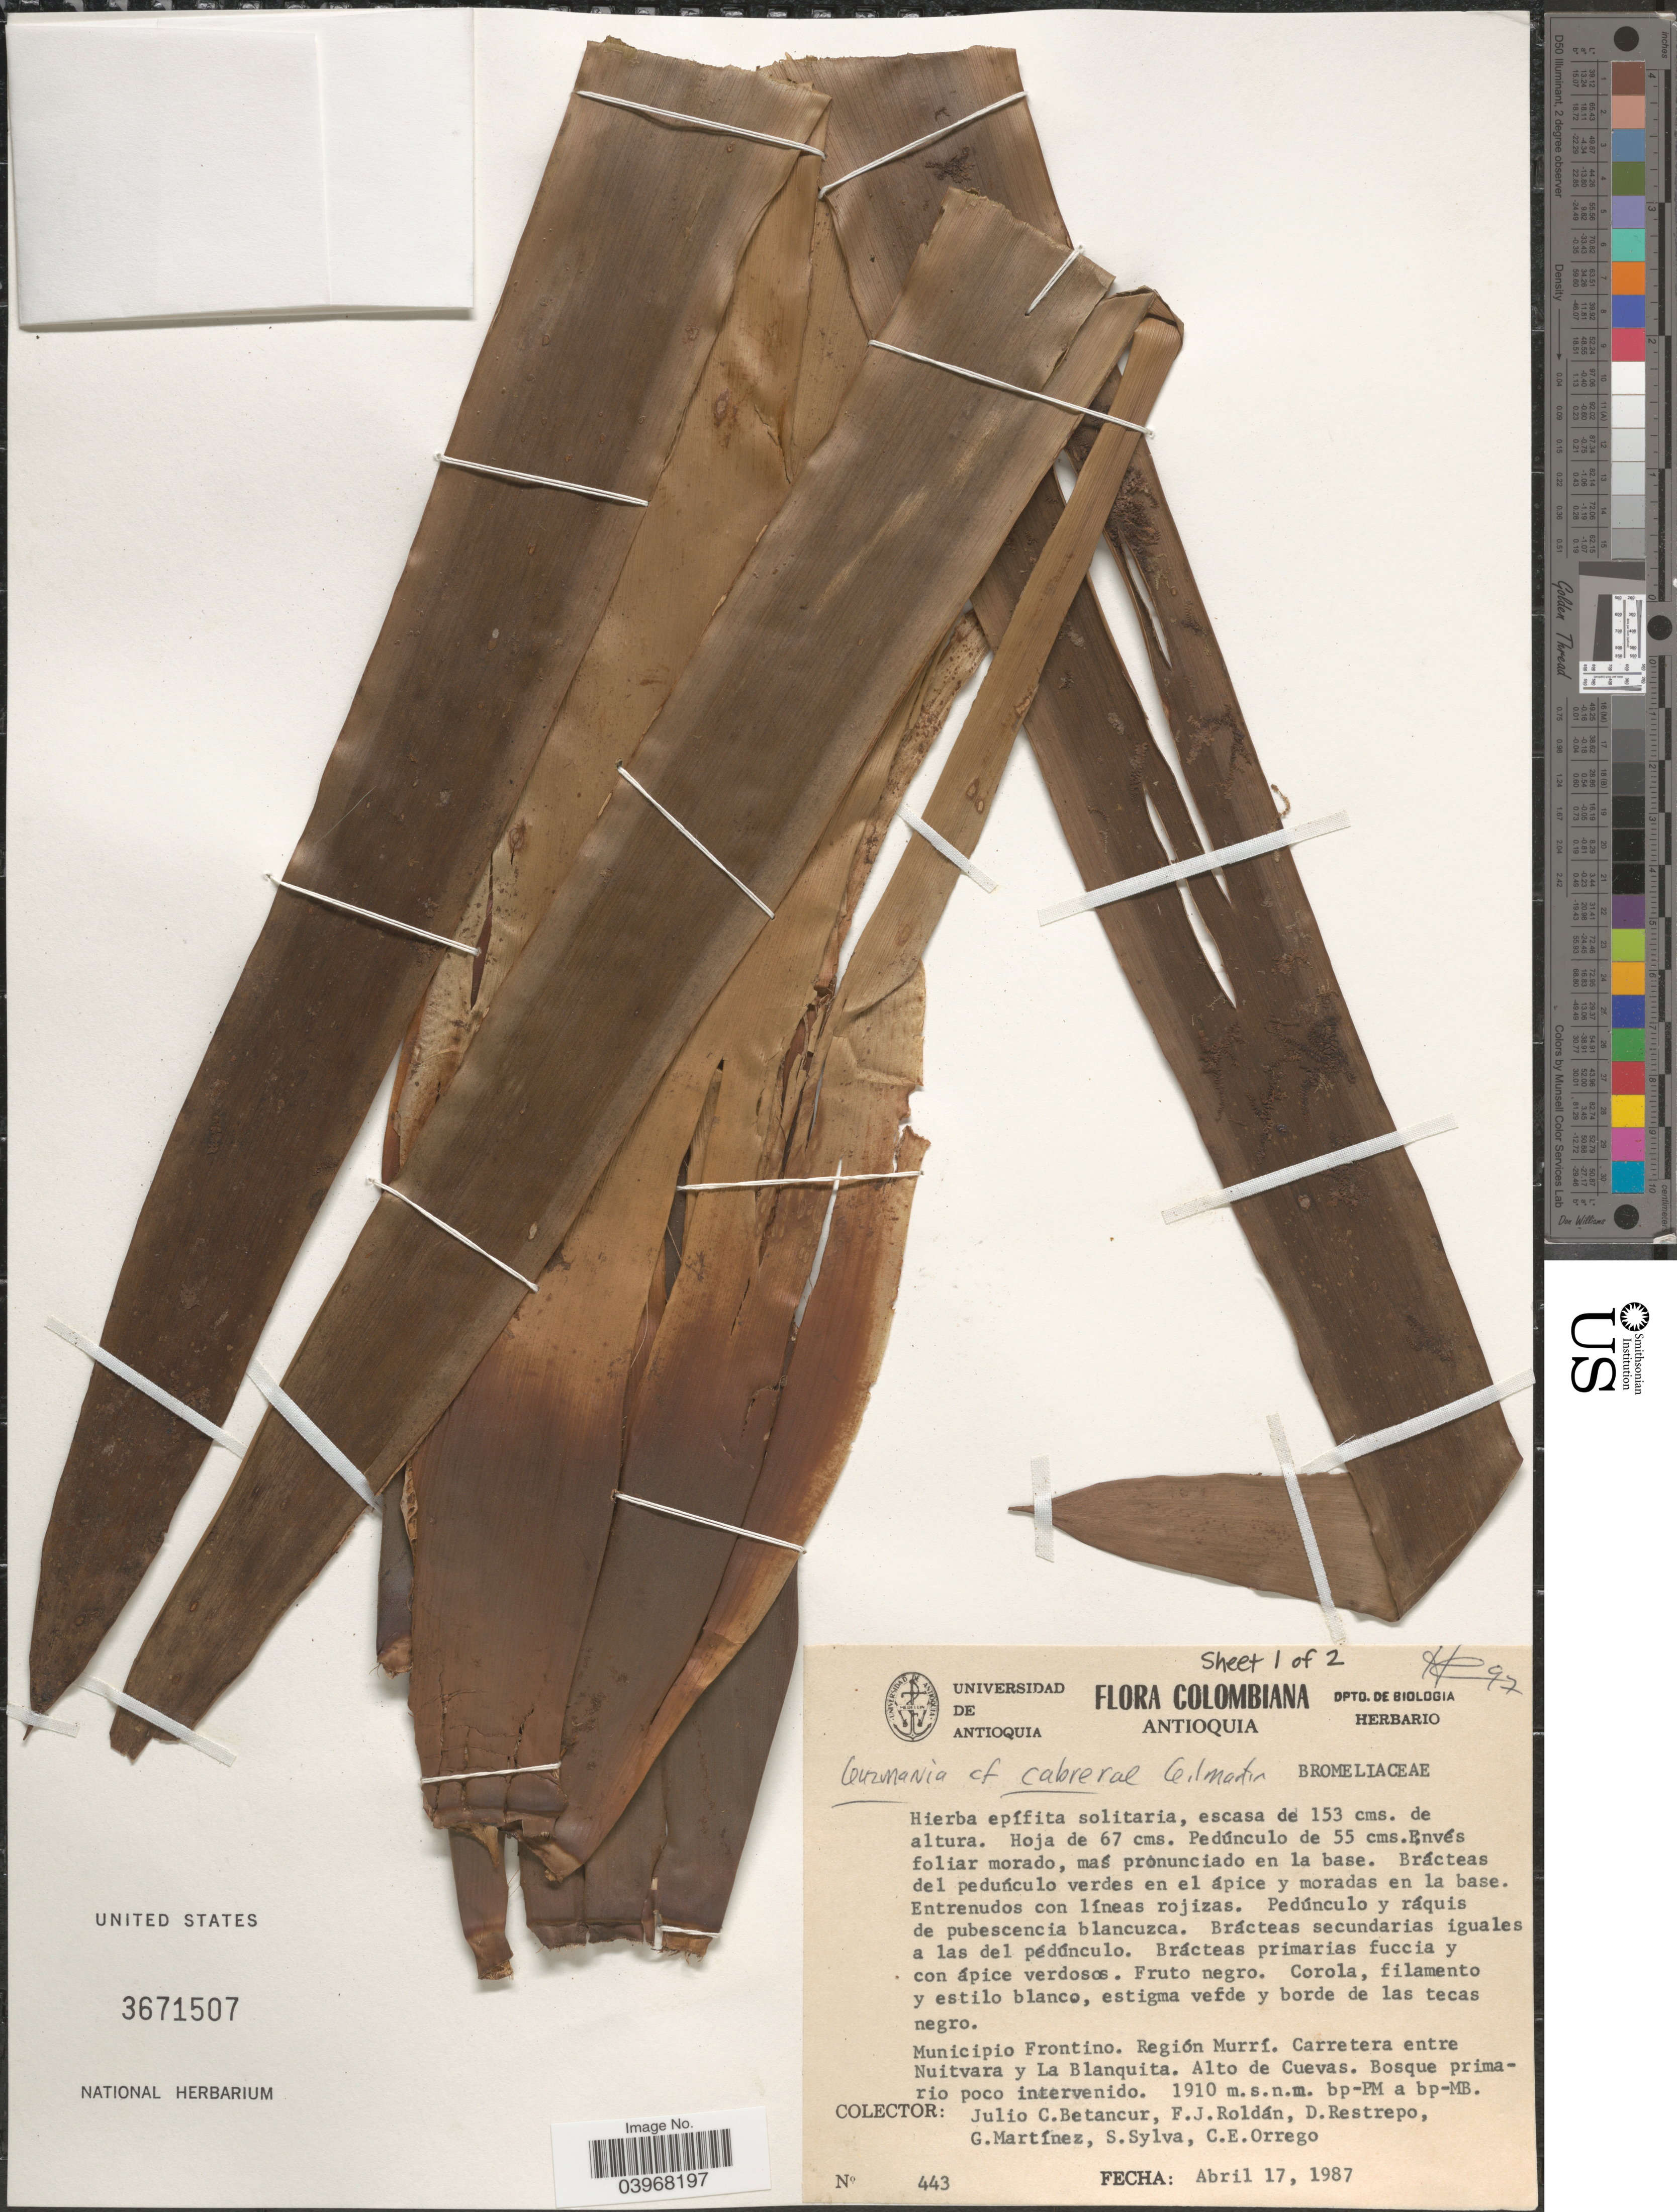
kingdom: Plantae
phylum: Tracheophyta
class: Liliopsida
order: Poales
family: Bromeliaceae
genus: Guzmania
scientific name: Guzmania cabrerae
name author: Gilmartin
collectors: J. C. Betancur, F. J. Roldán, D. Restrepo, G. Martínez & et al.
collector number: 443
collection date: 1987-04-17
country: Colombia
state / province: Antioquia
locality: Municipio Frontino. Región Murrí. Carretera entre Nutivara y La Blanquita. Alto de Cuevas. Bosque primario poco intervenido.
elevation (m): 1910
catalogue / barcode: US 3671507